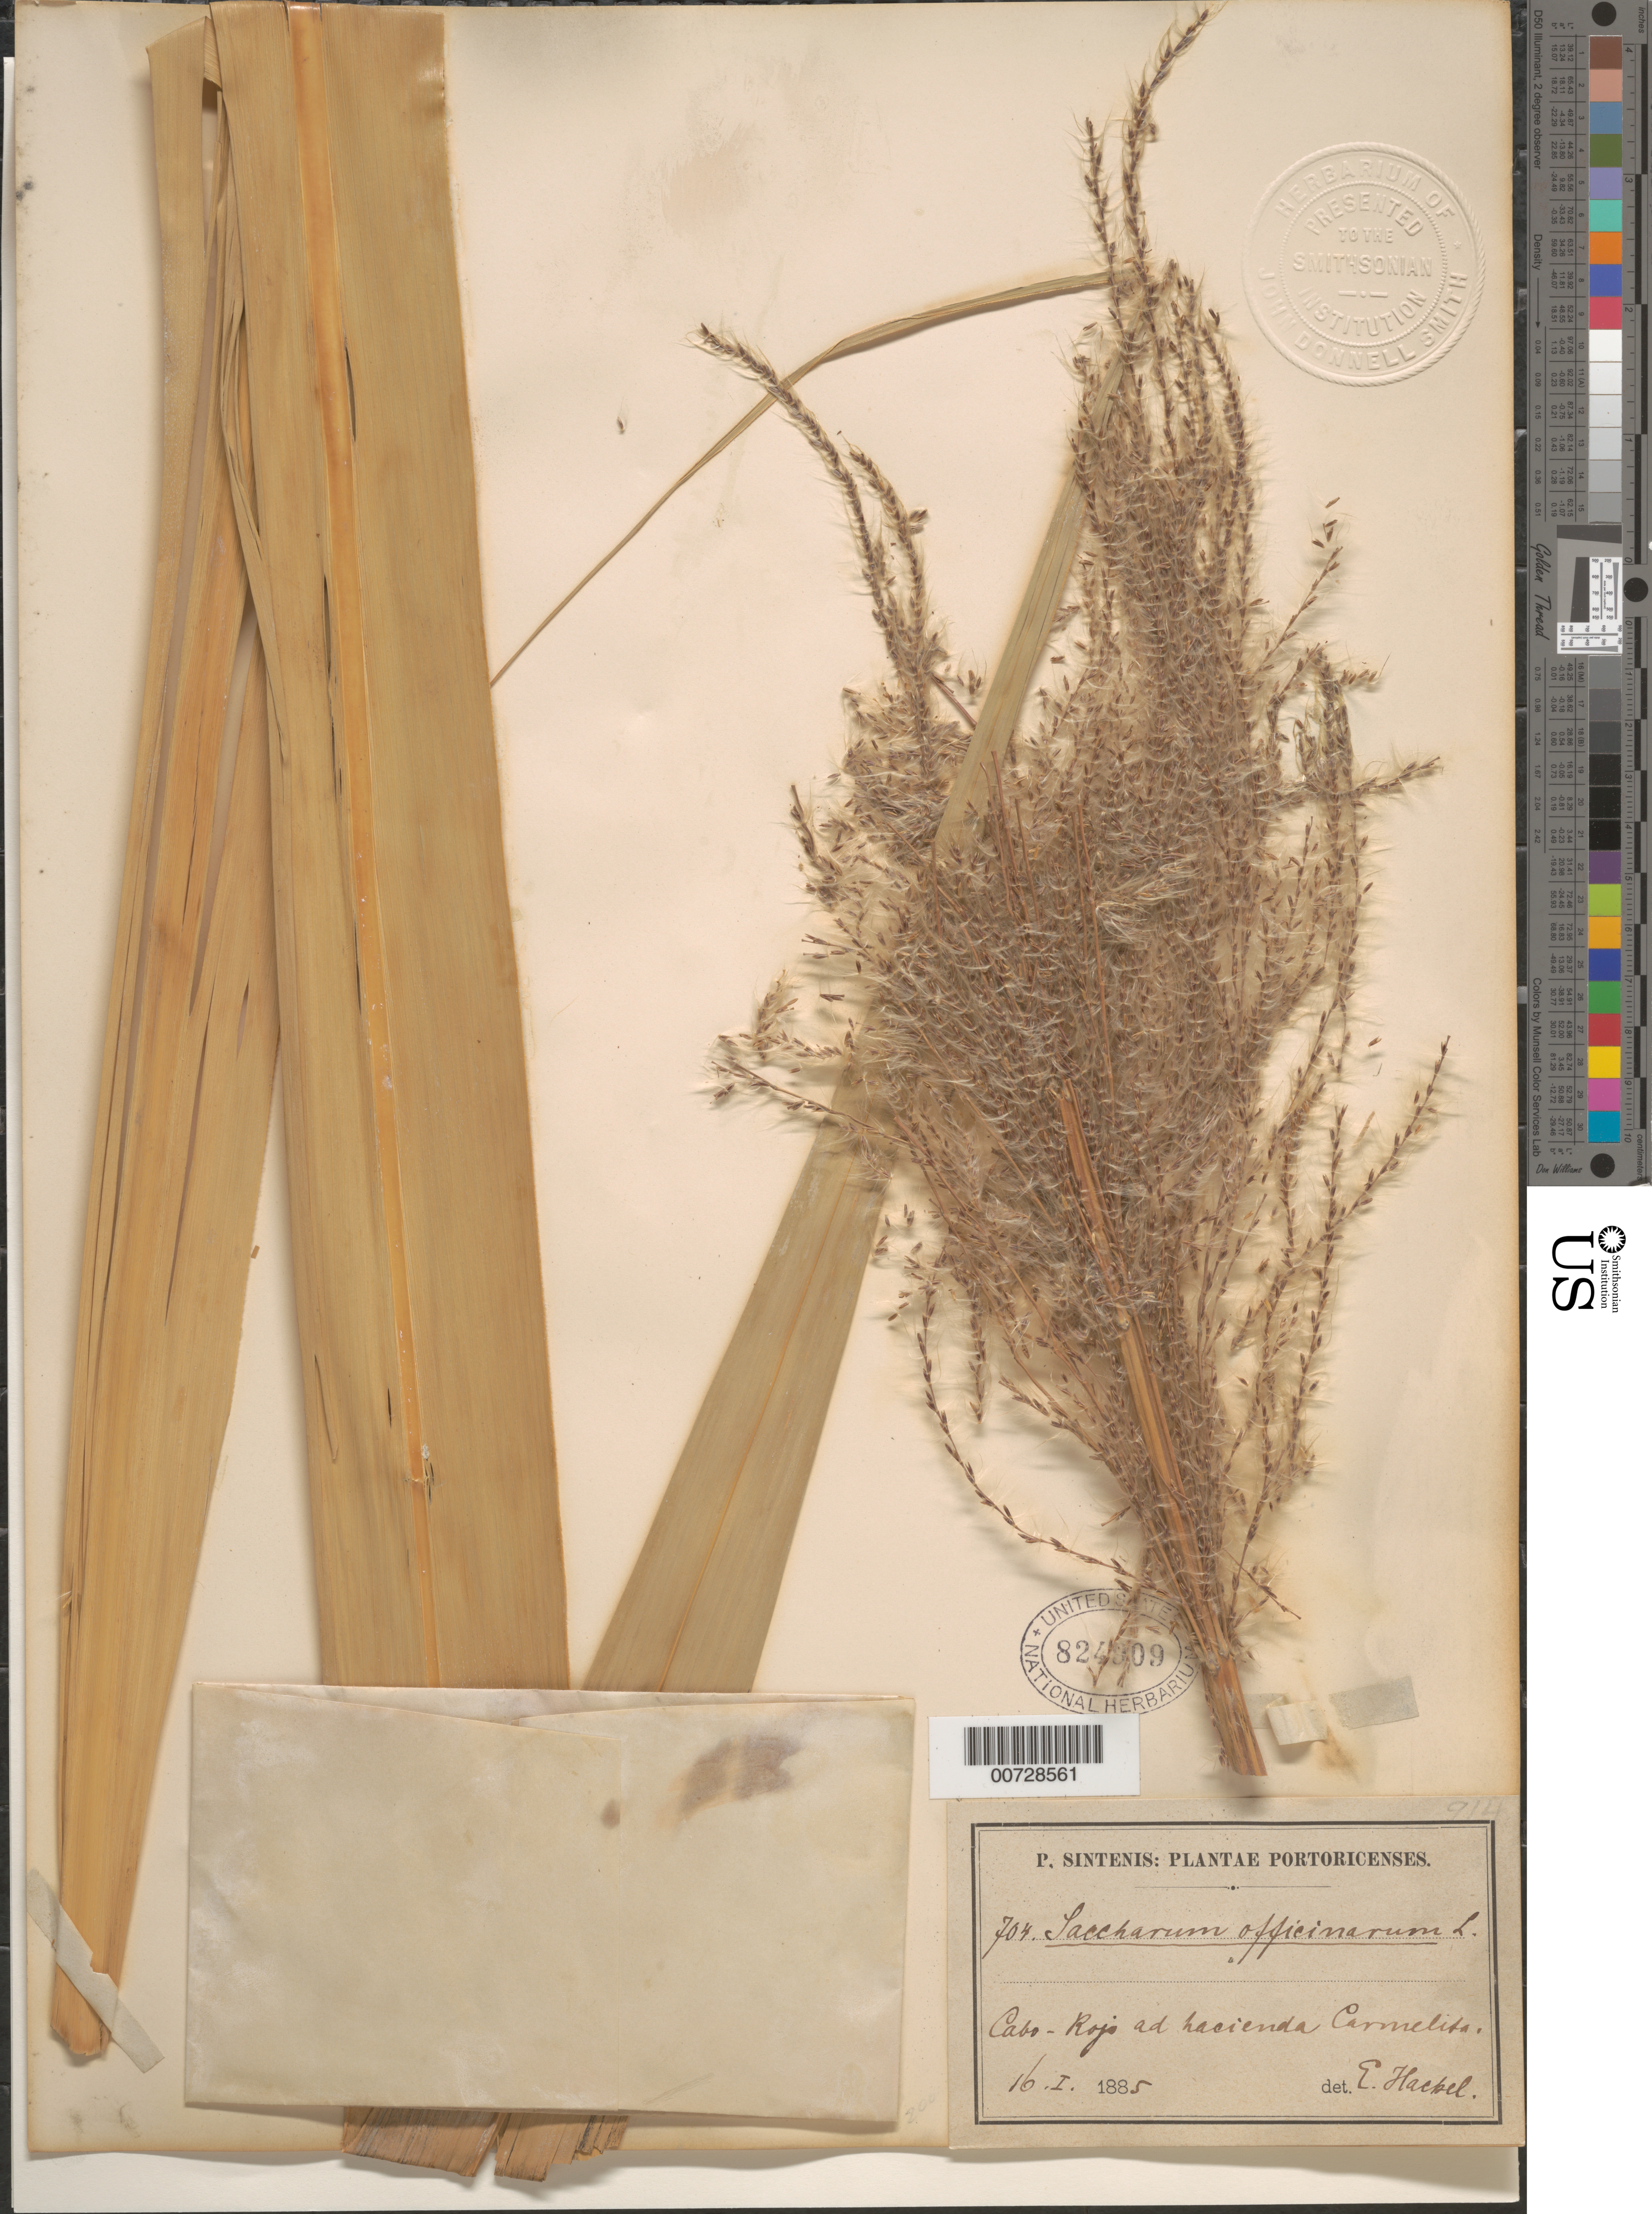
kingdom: Plantae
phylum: Tracheophyta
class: Liliopsida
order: Poales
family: Poaceae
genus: Saccharum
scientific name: Saccharum officinarum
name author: L.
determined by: Hackel, E.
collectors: P. Sintenis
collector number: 704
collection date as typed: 16 Jan 1885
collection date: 1885-01-16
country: Puerto Rico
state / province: Cabo Rojo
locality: Cabo Rojo ad hacienda Carmelita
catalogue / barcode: US 824909